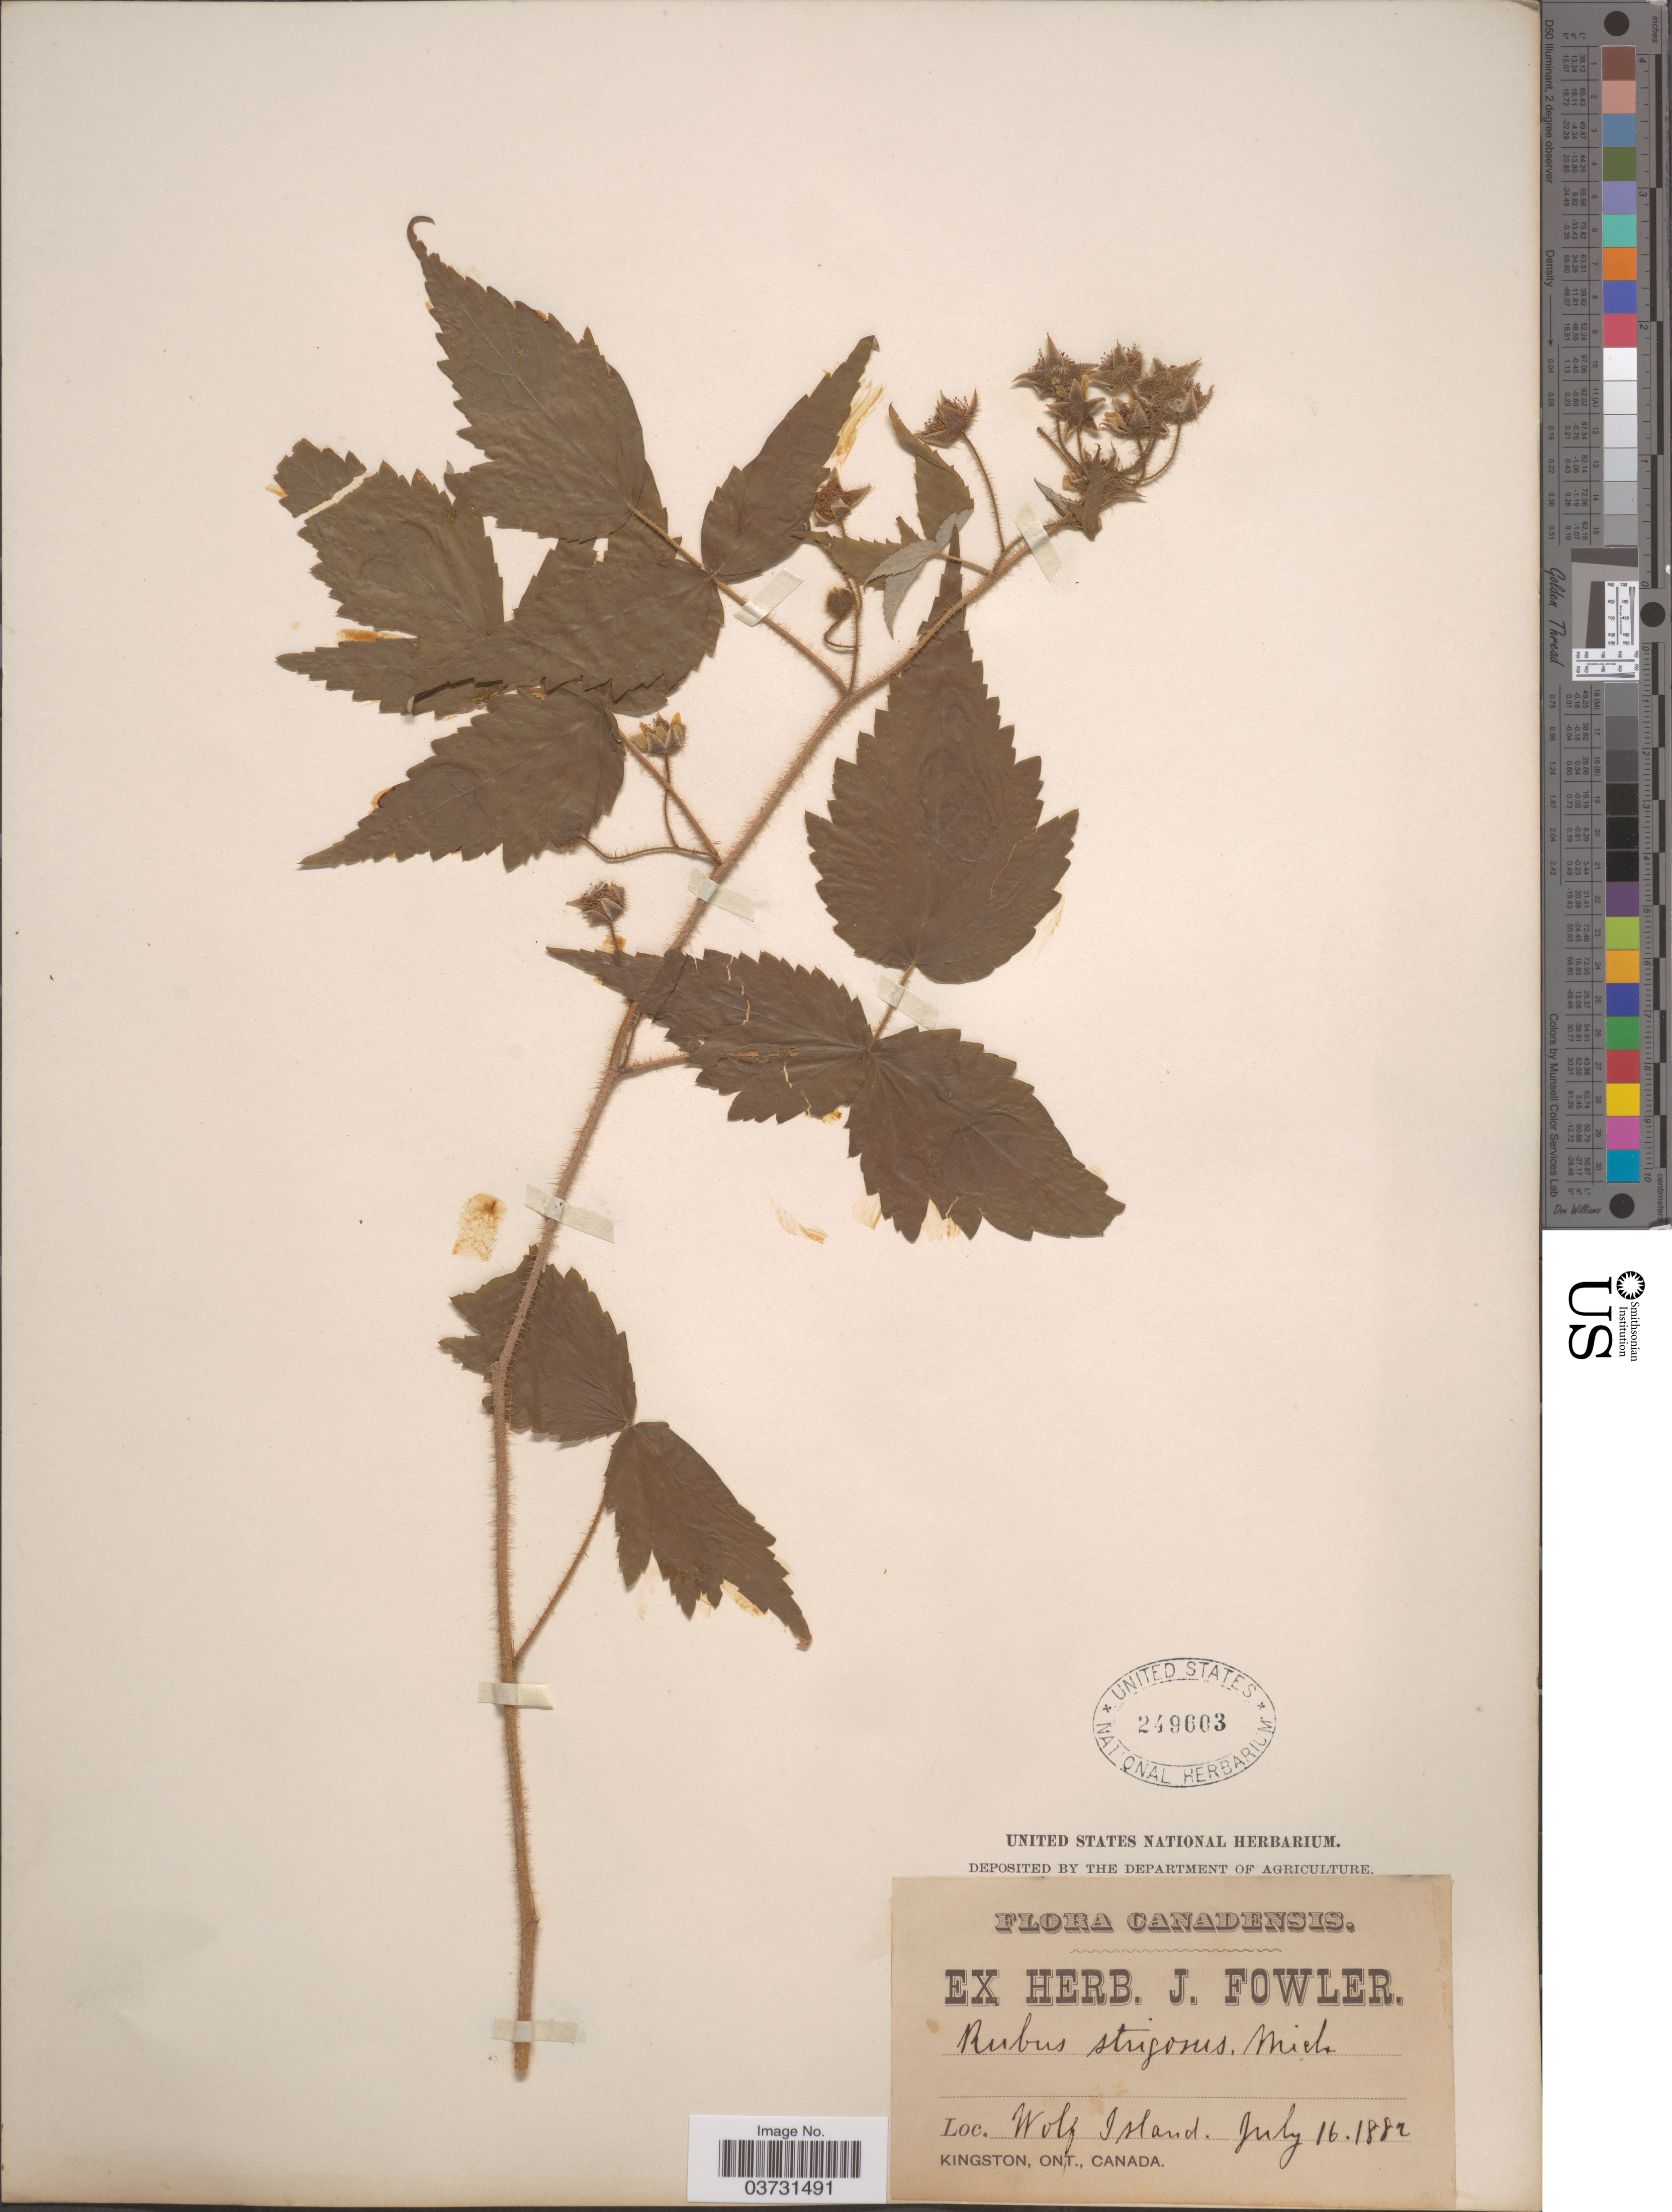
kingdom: Plantae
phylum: Tracheophyta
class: Magnoliopsida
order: Rosales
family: Rosaceae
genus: Rubus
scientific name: Rubus strigosus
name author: Michx.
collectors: ex herb. J. Fowler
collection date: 1882-07-16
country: Canada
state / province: Ontario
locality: Wolf Island. Kingston.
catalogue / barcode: US 249603